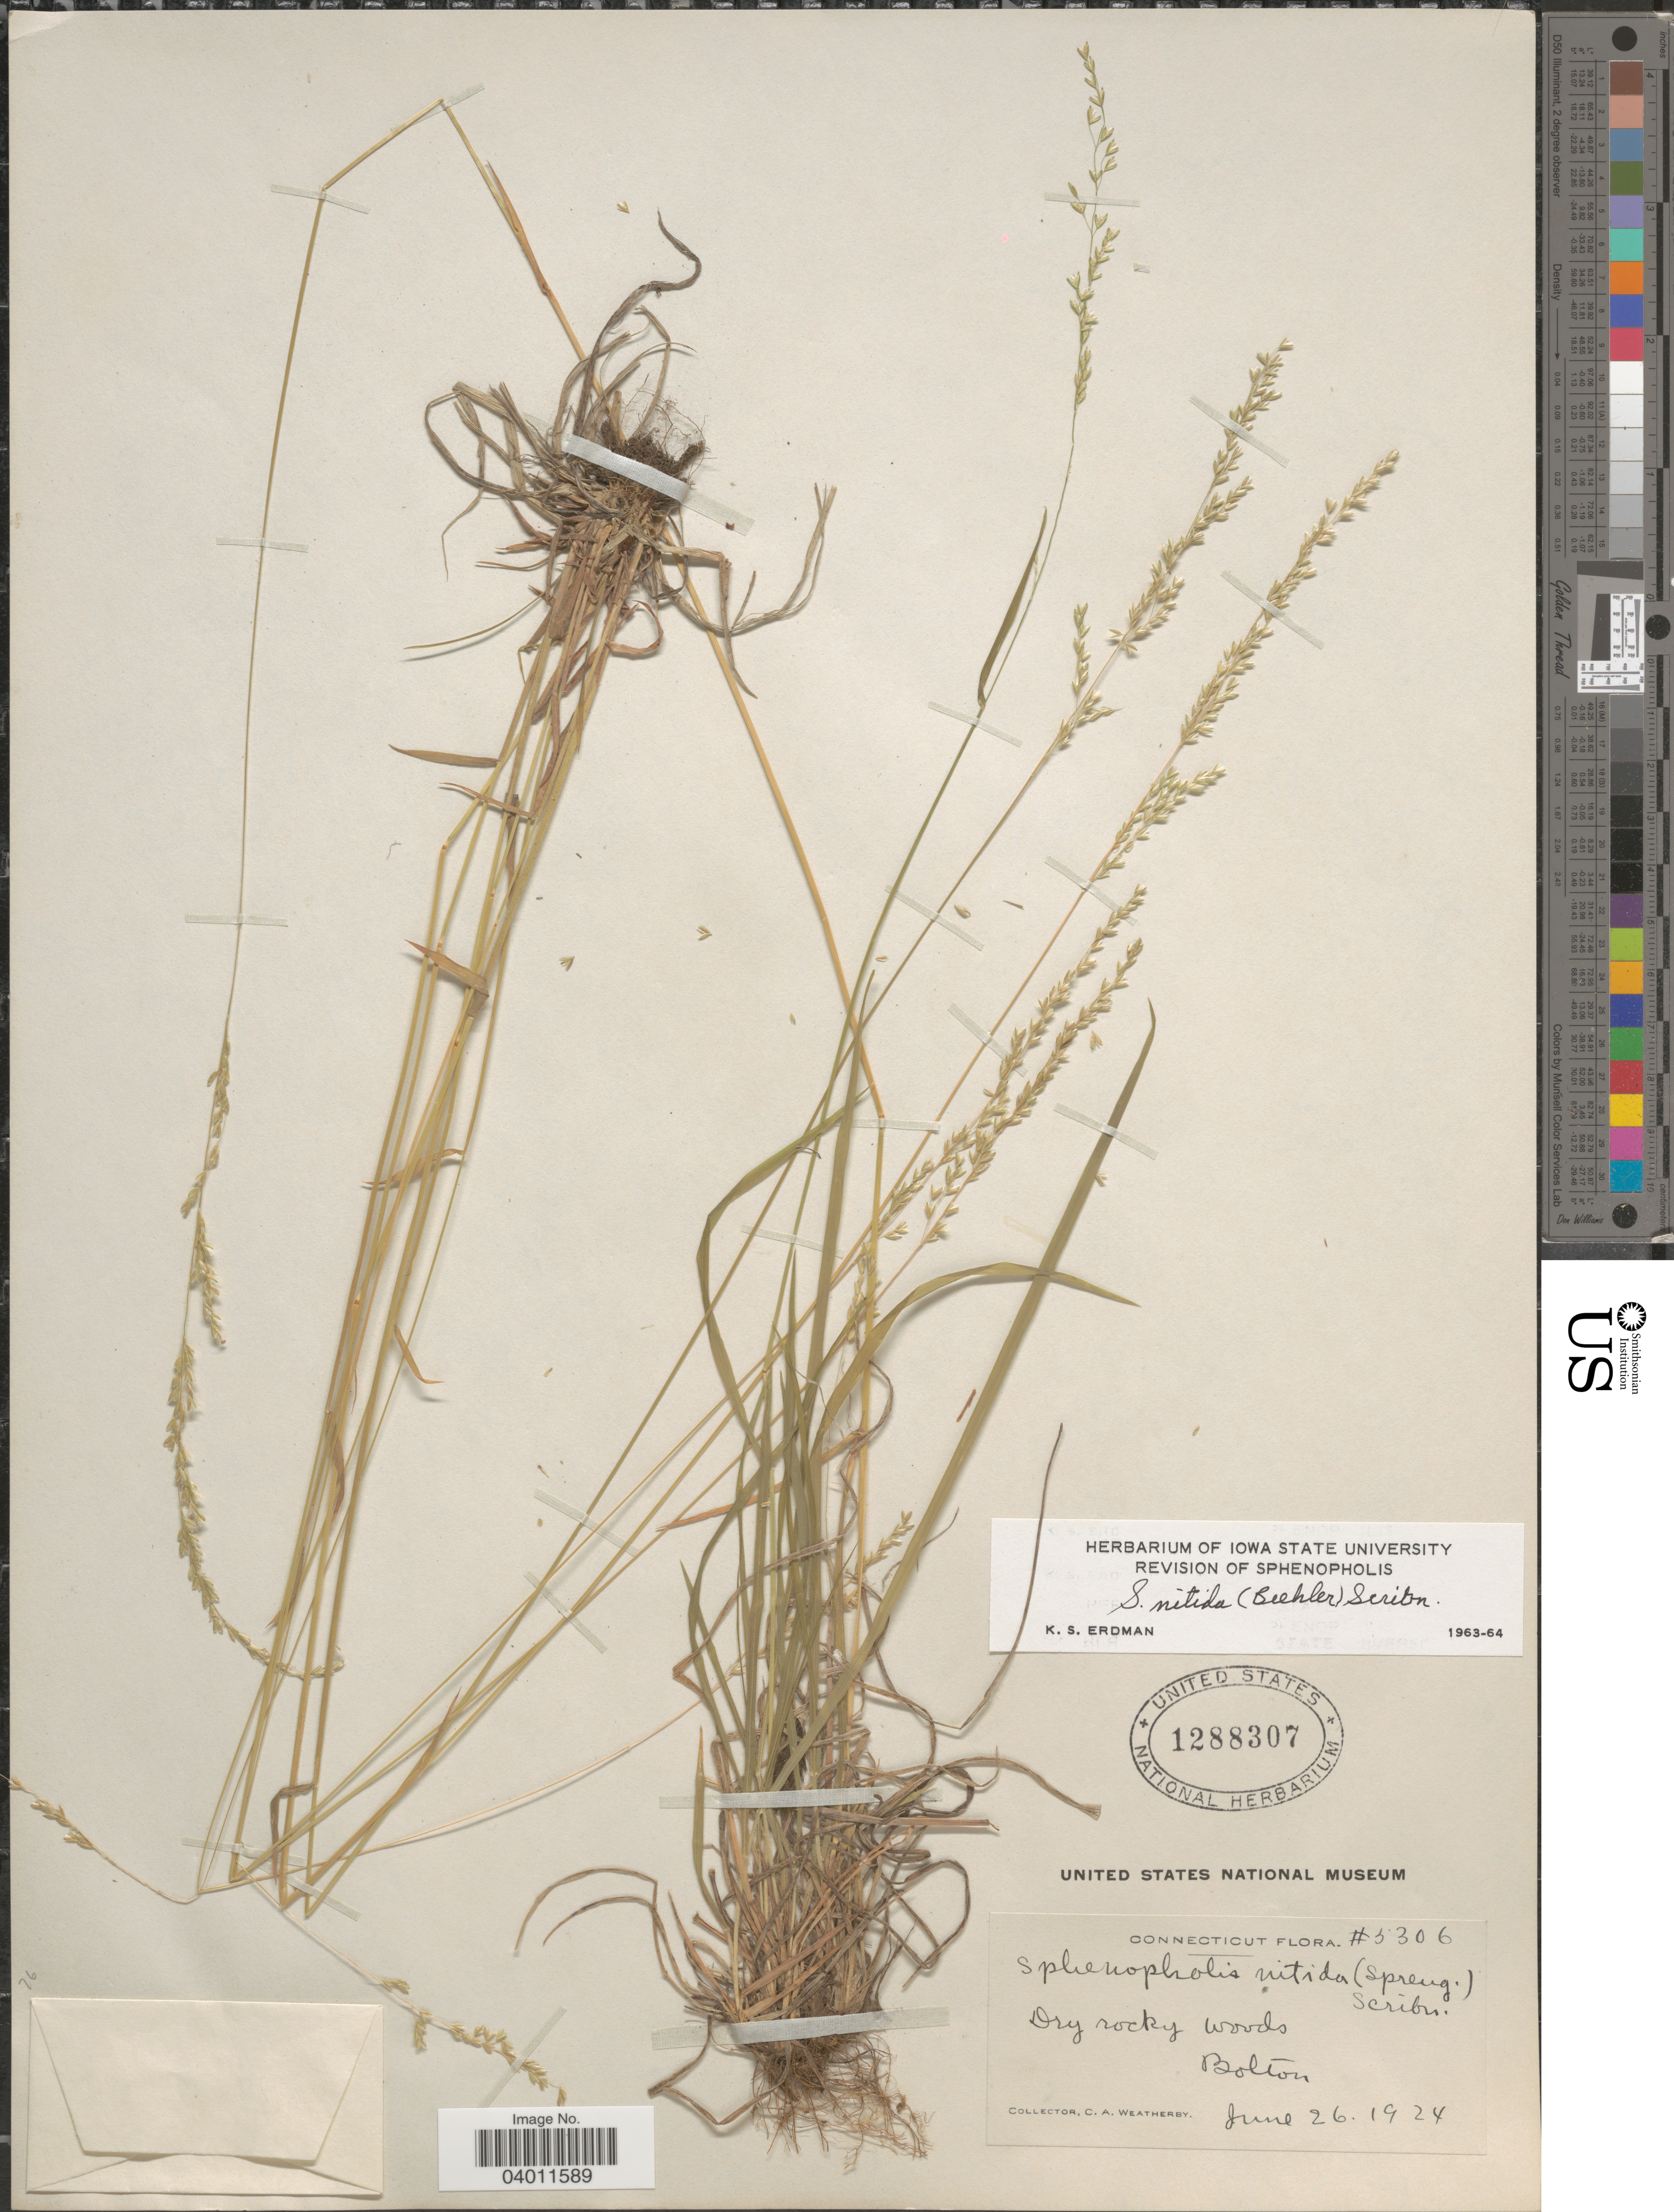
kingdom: Plantae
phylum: Tracheophyta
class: Liliopsida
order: Poales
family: Poaceae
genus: Sphenopholis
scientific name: Sphenopholis nitida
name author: (Biehler) Scribn.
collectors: C. A. Weatherby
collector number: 5306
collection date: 1924-06-26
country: United States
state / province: Connecticut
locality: Bolton.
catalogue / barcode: US 1288307